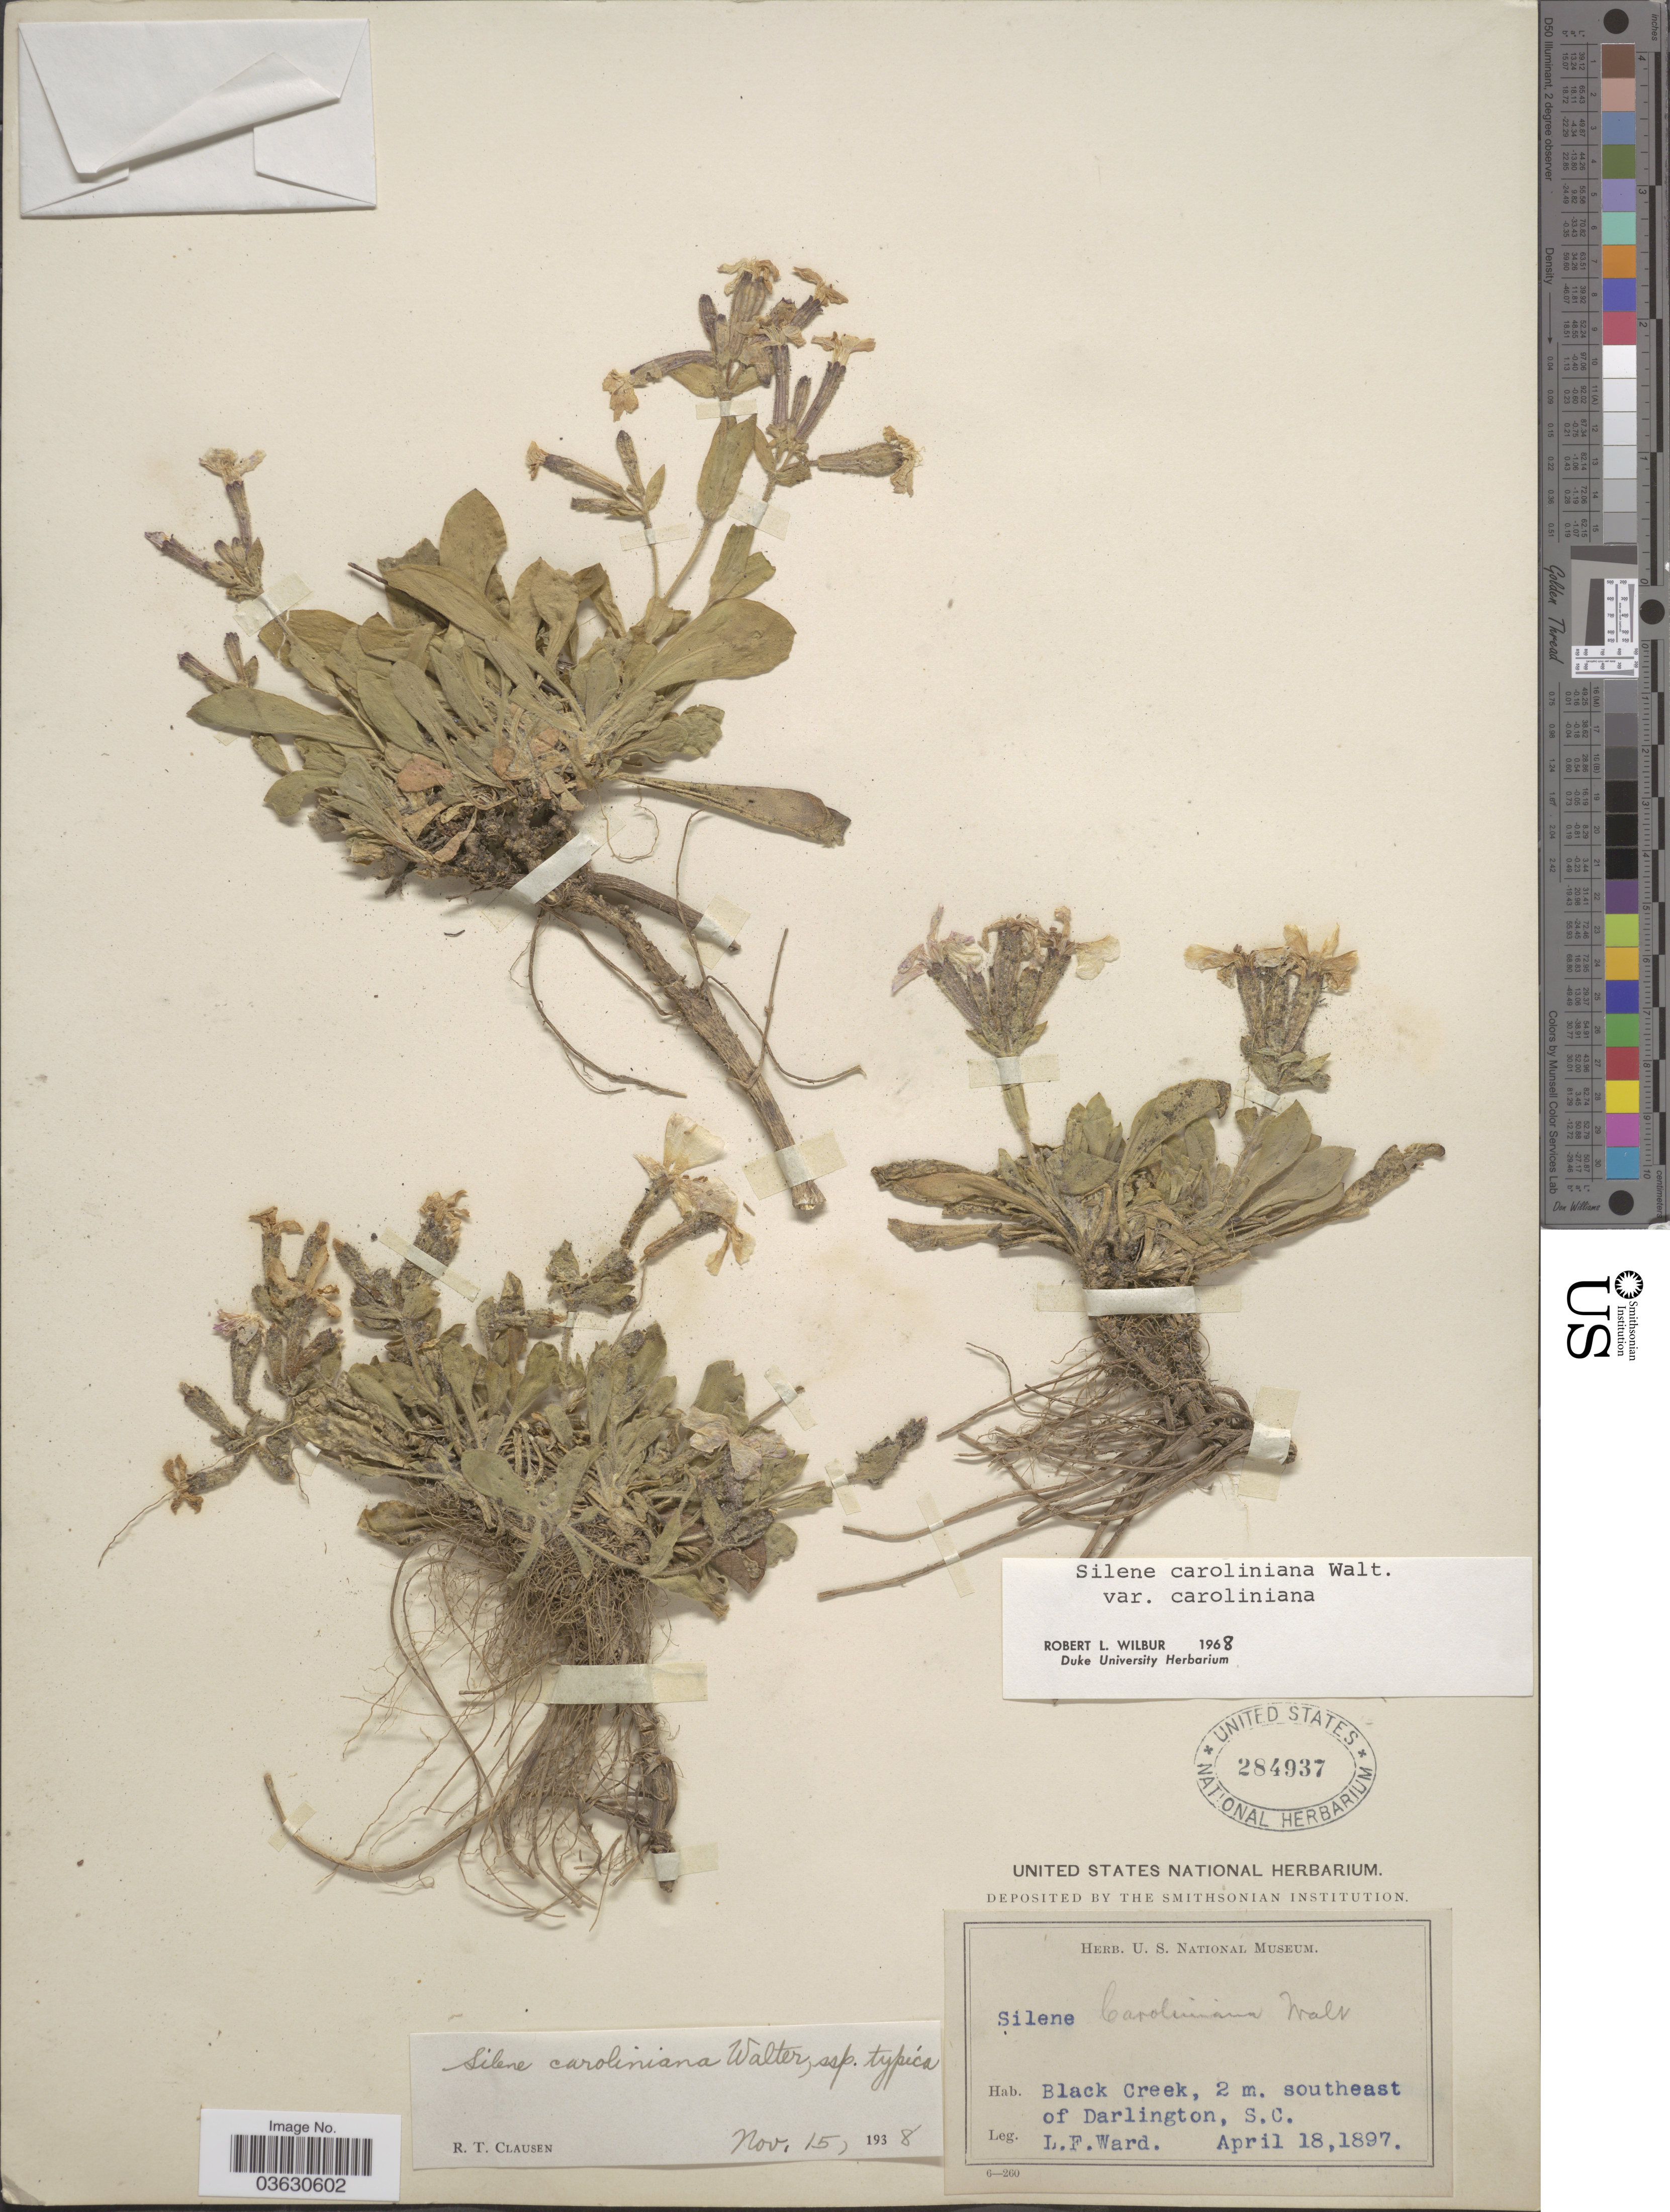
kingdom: Plantae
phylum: Tracheophyta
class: Magnoliopsida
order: Caryophyllales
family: Caryophyllaceae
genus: Silene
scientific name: Silene caroliniana subsp. typica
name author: R.T. Clausen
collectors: L. Ward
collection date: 1897-04-18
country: United States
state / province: South Carolina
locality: Black Creek, 2 m. southeast of Darlington.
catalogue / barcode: US 284937